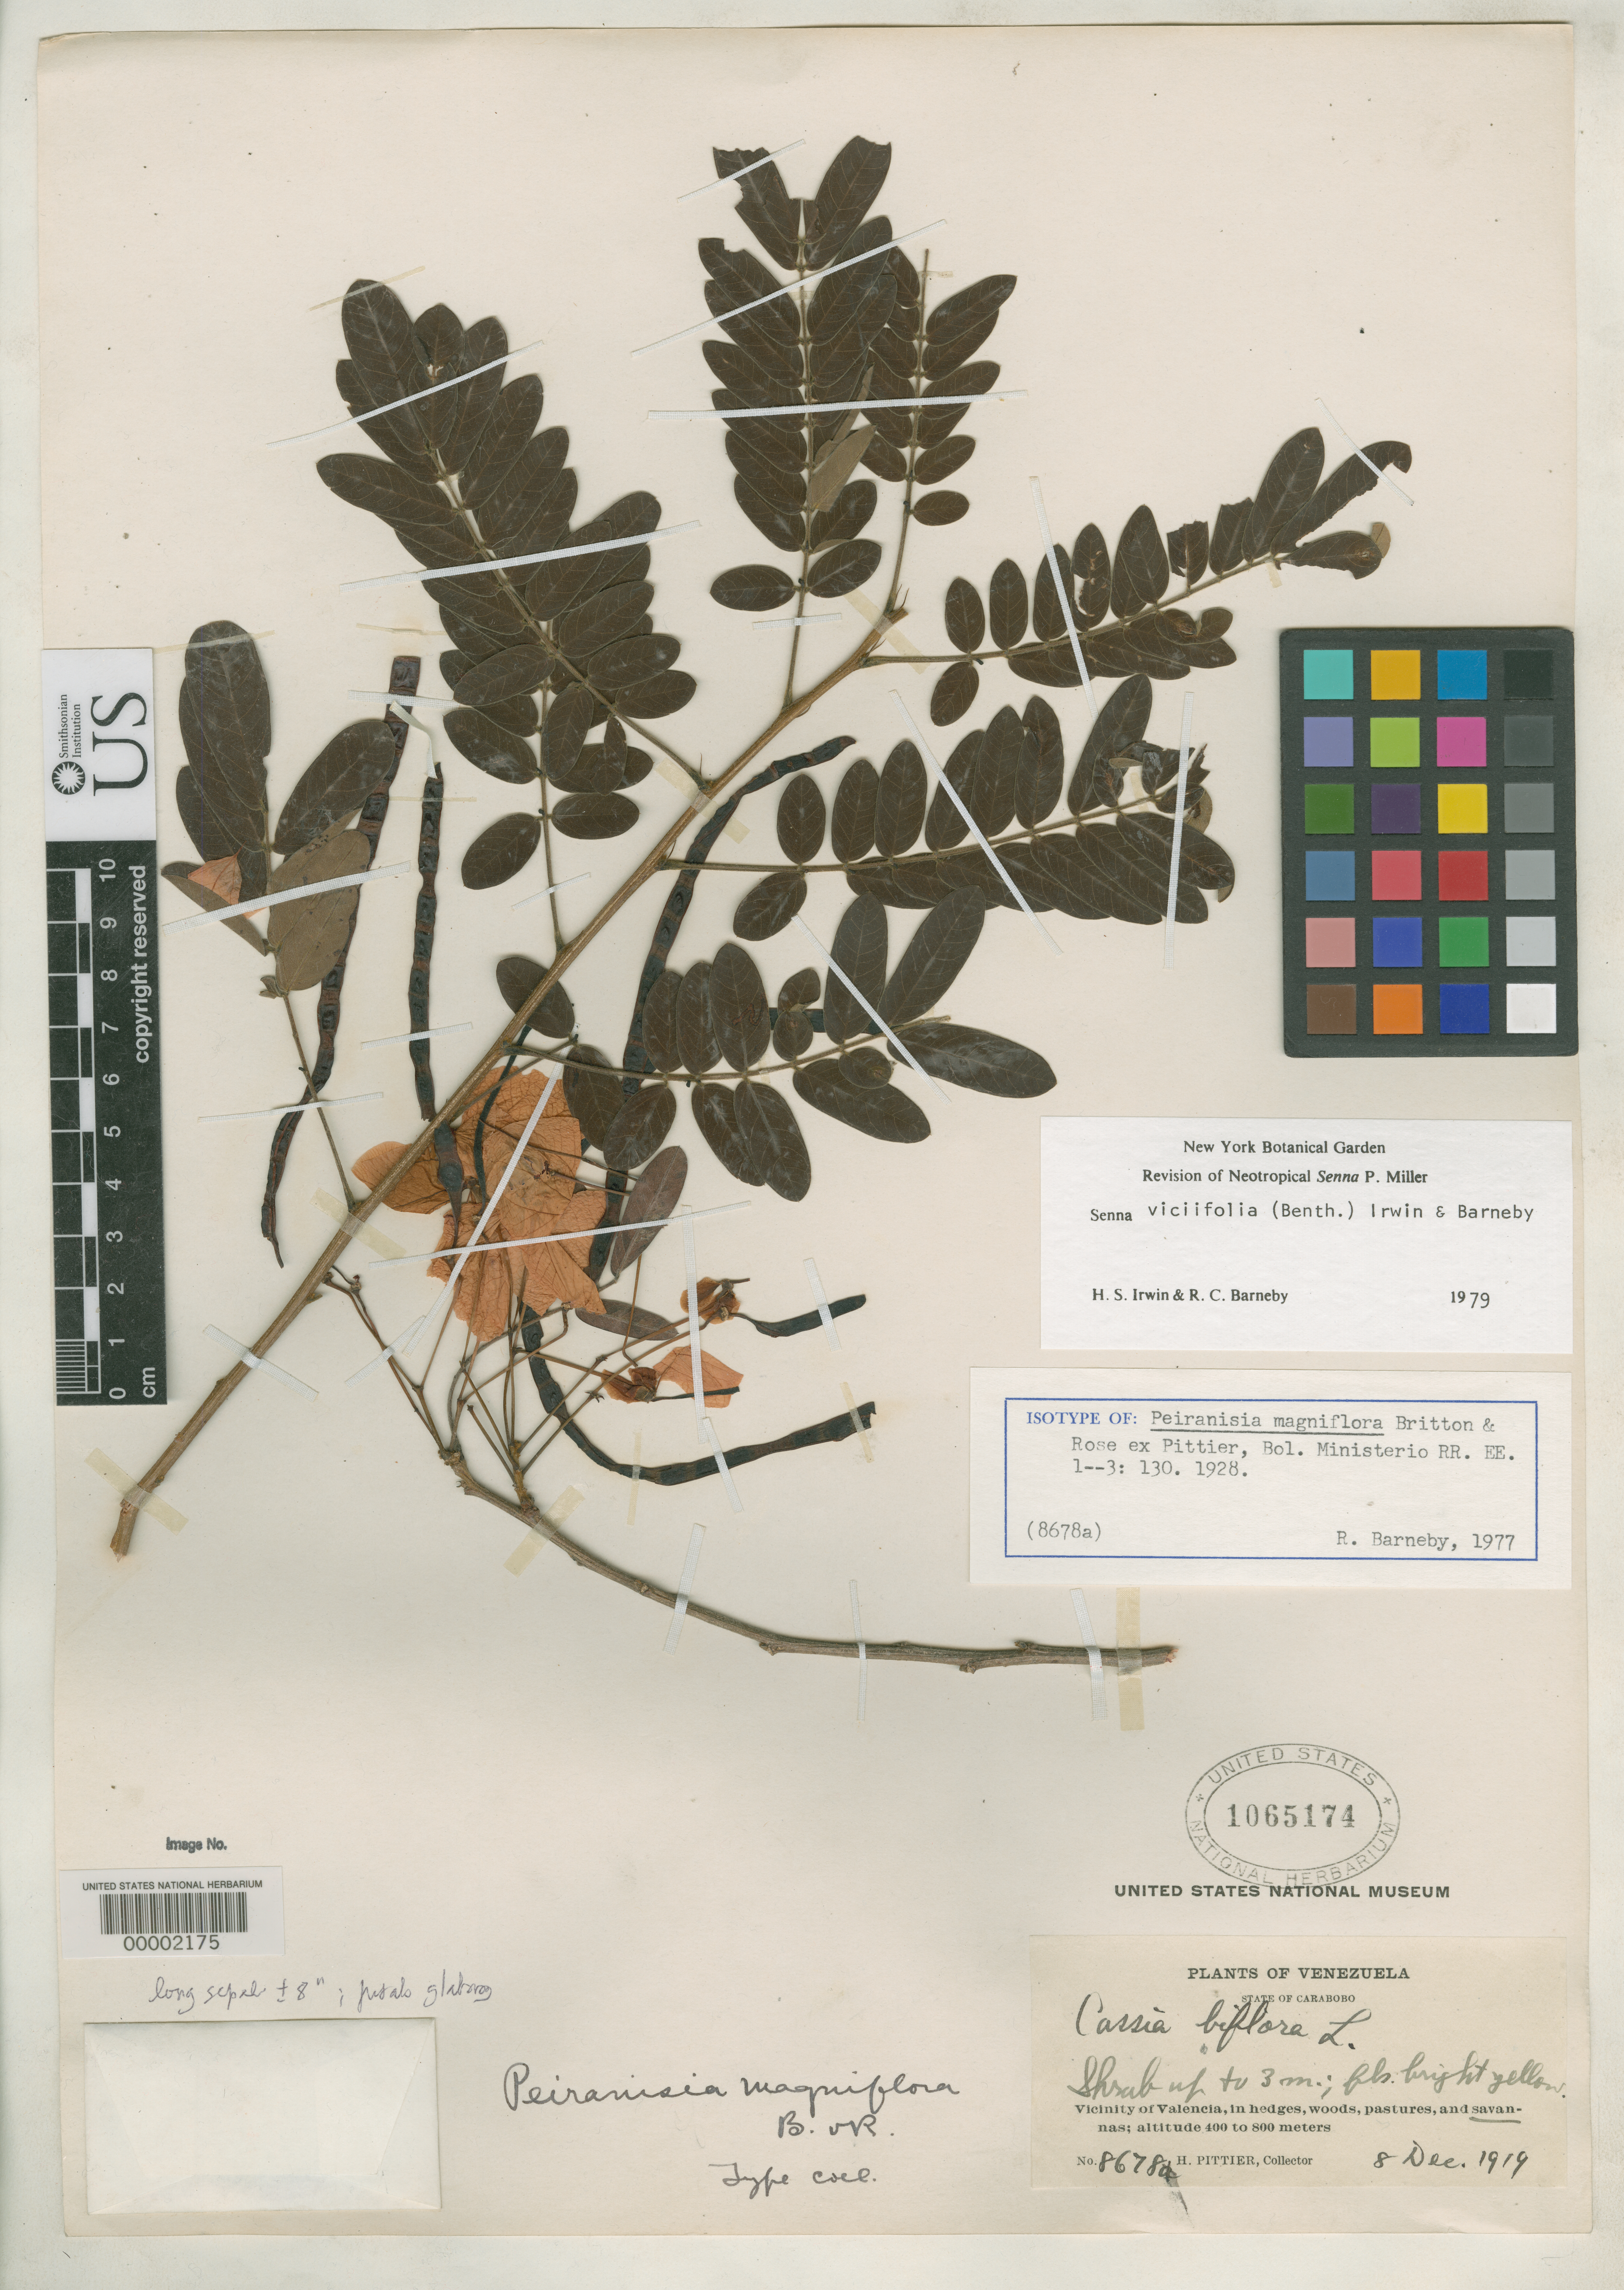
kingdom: Plantae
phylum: Tracheophyta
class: Magnoliopsida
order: Fabales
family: Fabaceae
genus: Peiranisia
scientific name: Peiranisia magniflora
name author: Britton & Rose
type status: Isotype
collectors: H. F. Pittier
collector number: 8678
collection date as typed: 08 Dec 1919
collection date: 1919-12-08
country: Venezuela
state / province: Carabobo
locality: Vicinity of Valencia.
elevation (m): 400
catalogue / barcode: US 1065174